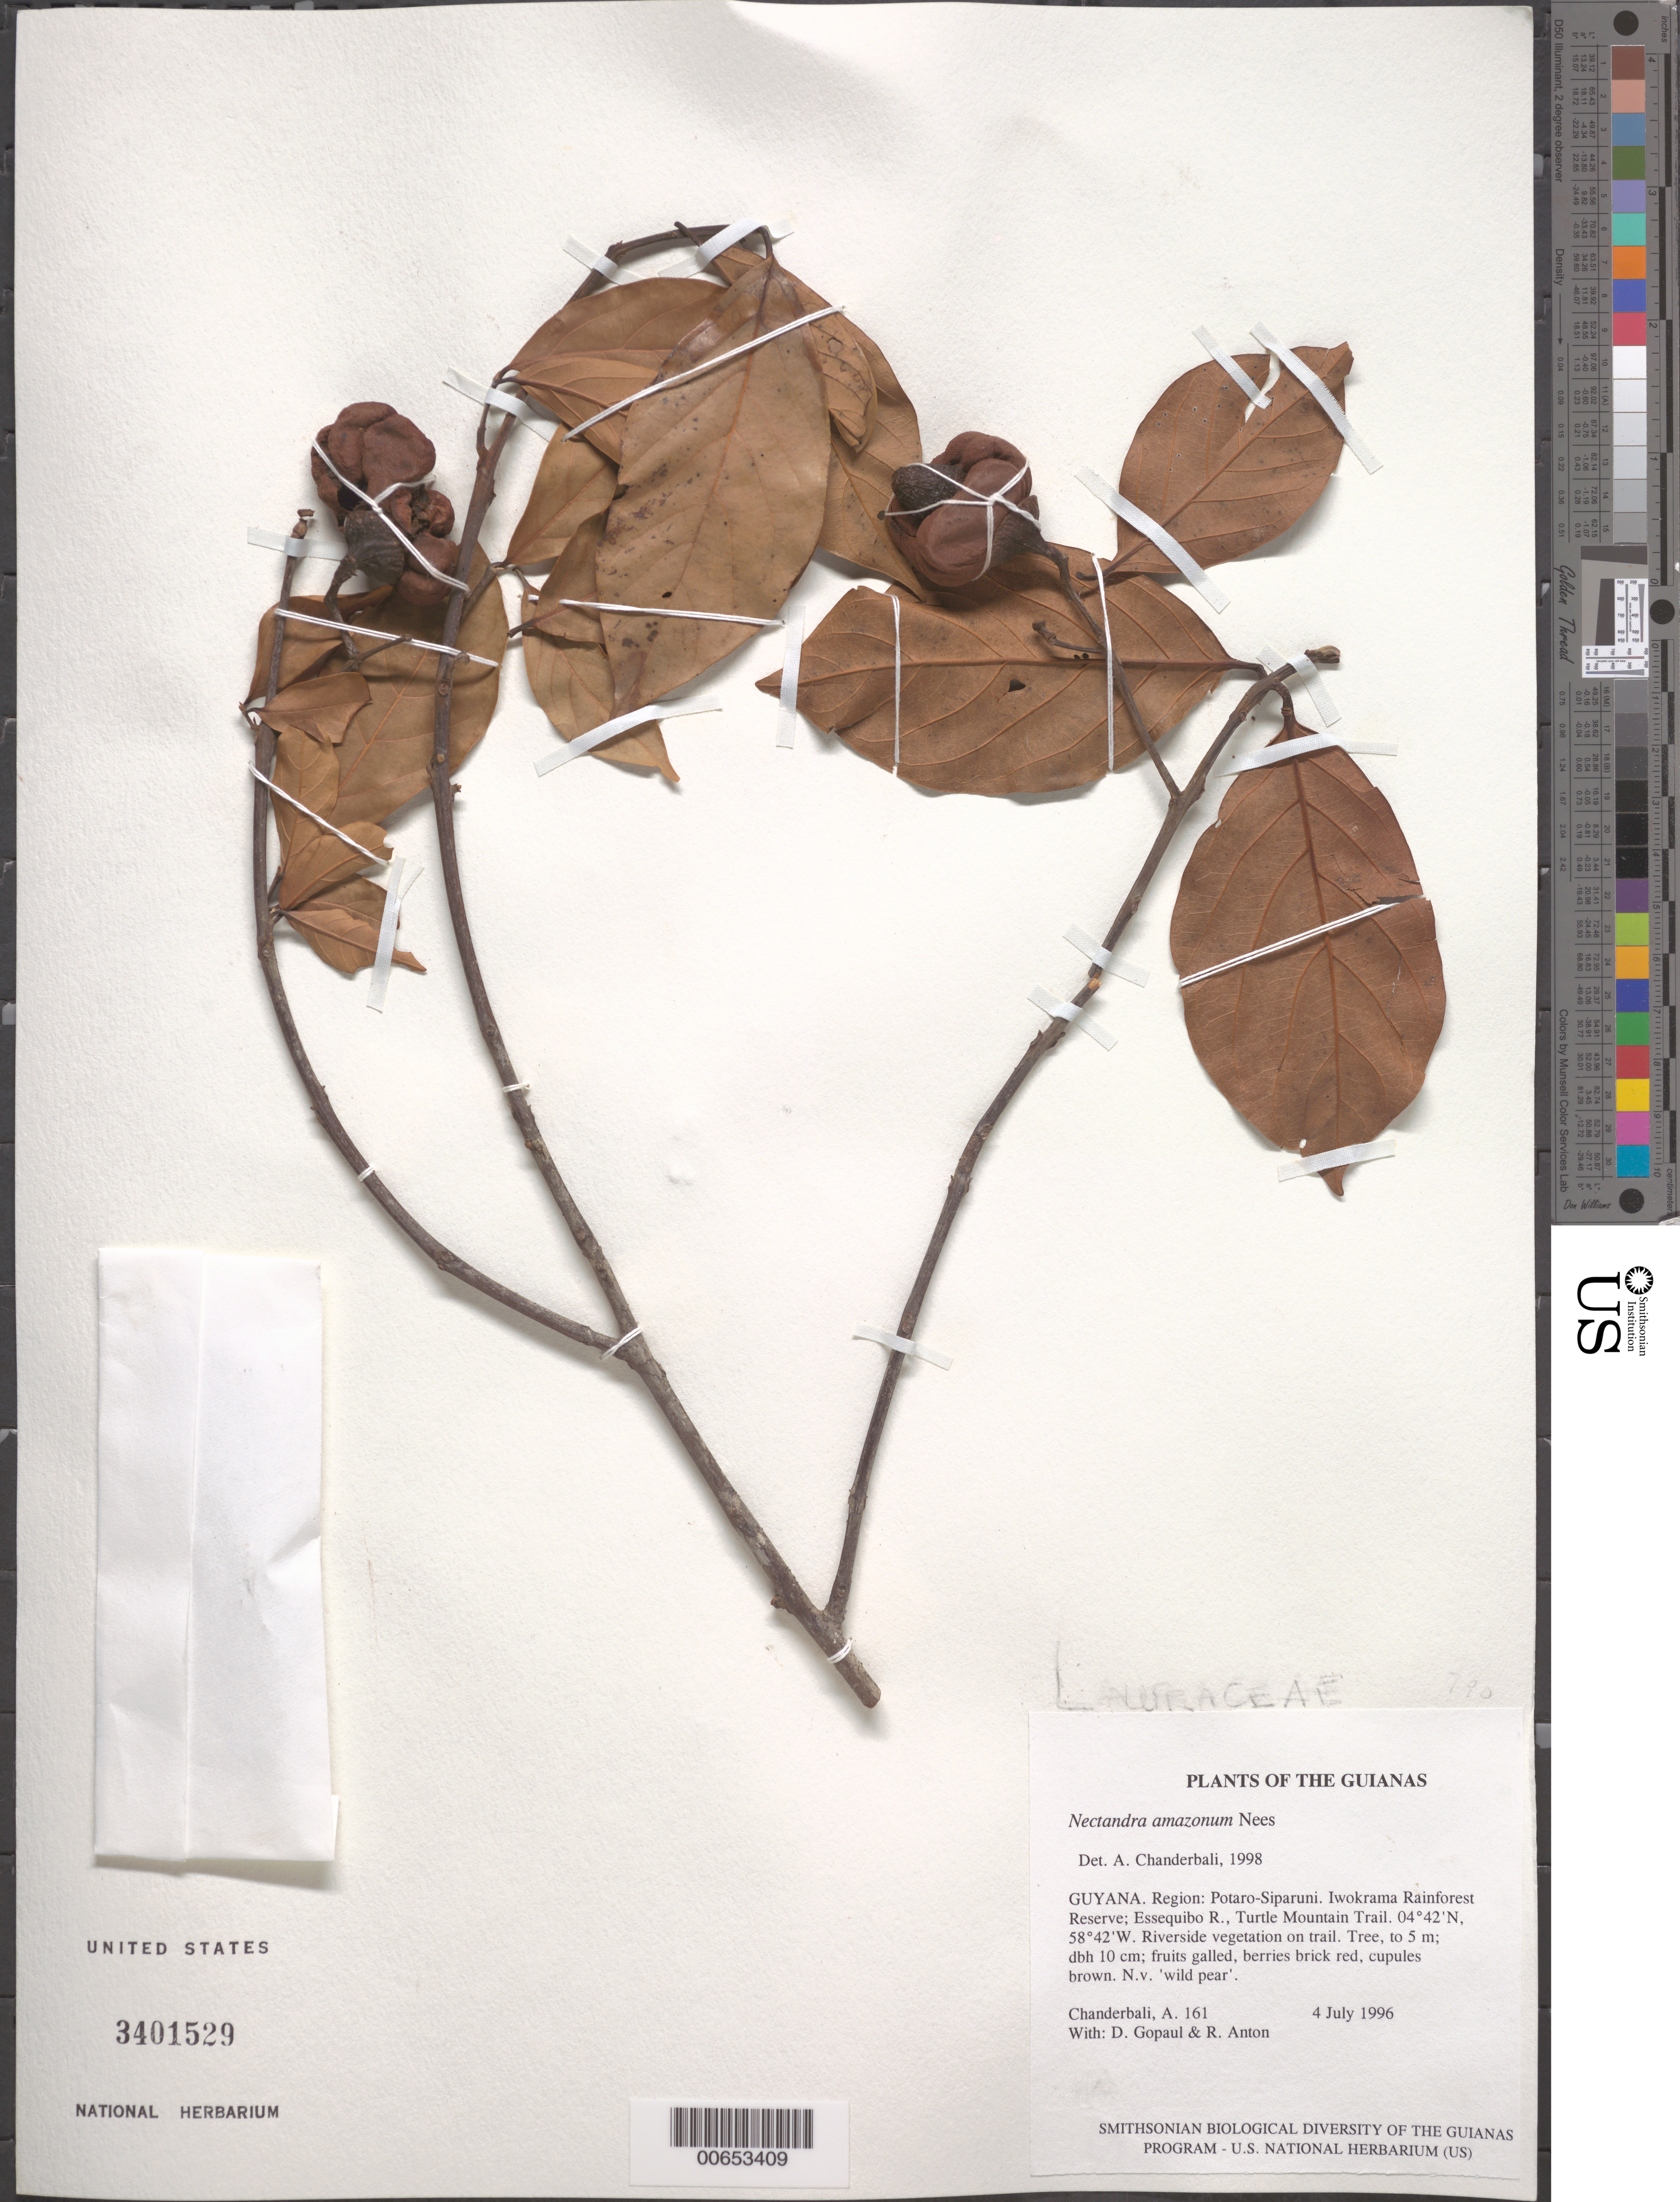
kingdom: Plantae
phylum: Tracheophyta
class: Magnoliopsida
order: Laurales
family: Lauraceae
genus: Nectandra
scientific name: Nectandra amazonum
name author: Nees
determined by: Chanderbali, Andre Shashi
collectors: A. S. Chanderbali, D. Gopaul & R. Anton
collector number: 161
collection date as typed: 4 July 1996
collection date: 1996-07-04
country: Guyana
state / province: Potaro-Siparuni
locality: Iwokrama Rainforest Reserve; Essequibo R., Turtle Mountain Trail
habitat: Riverside vegetation on trail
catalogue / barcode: US 3401529